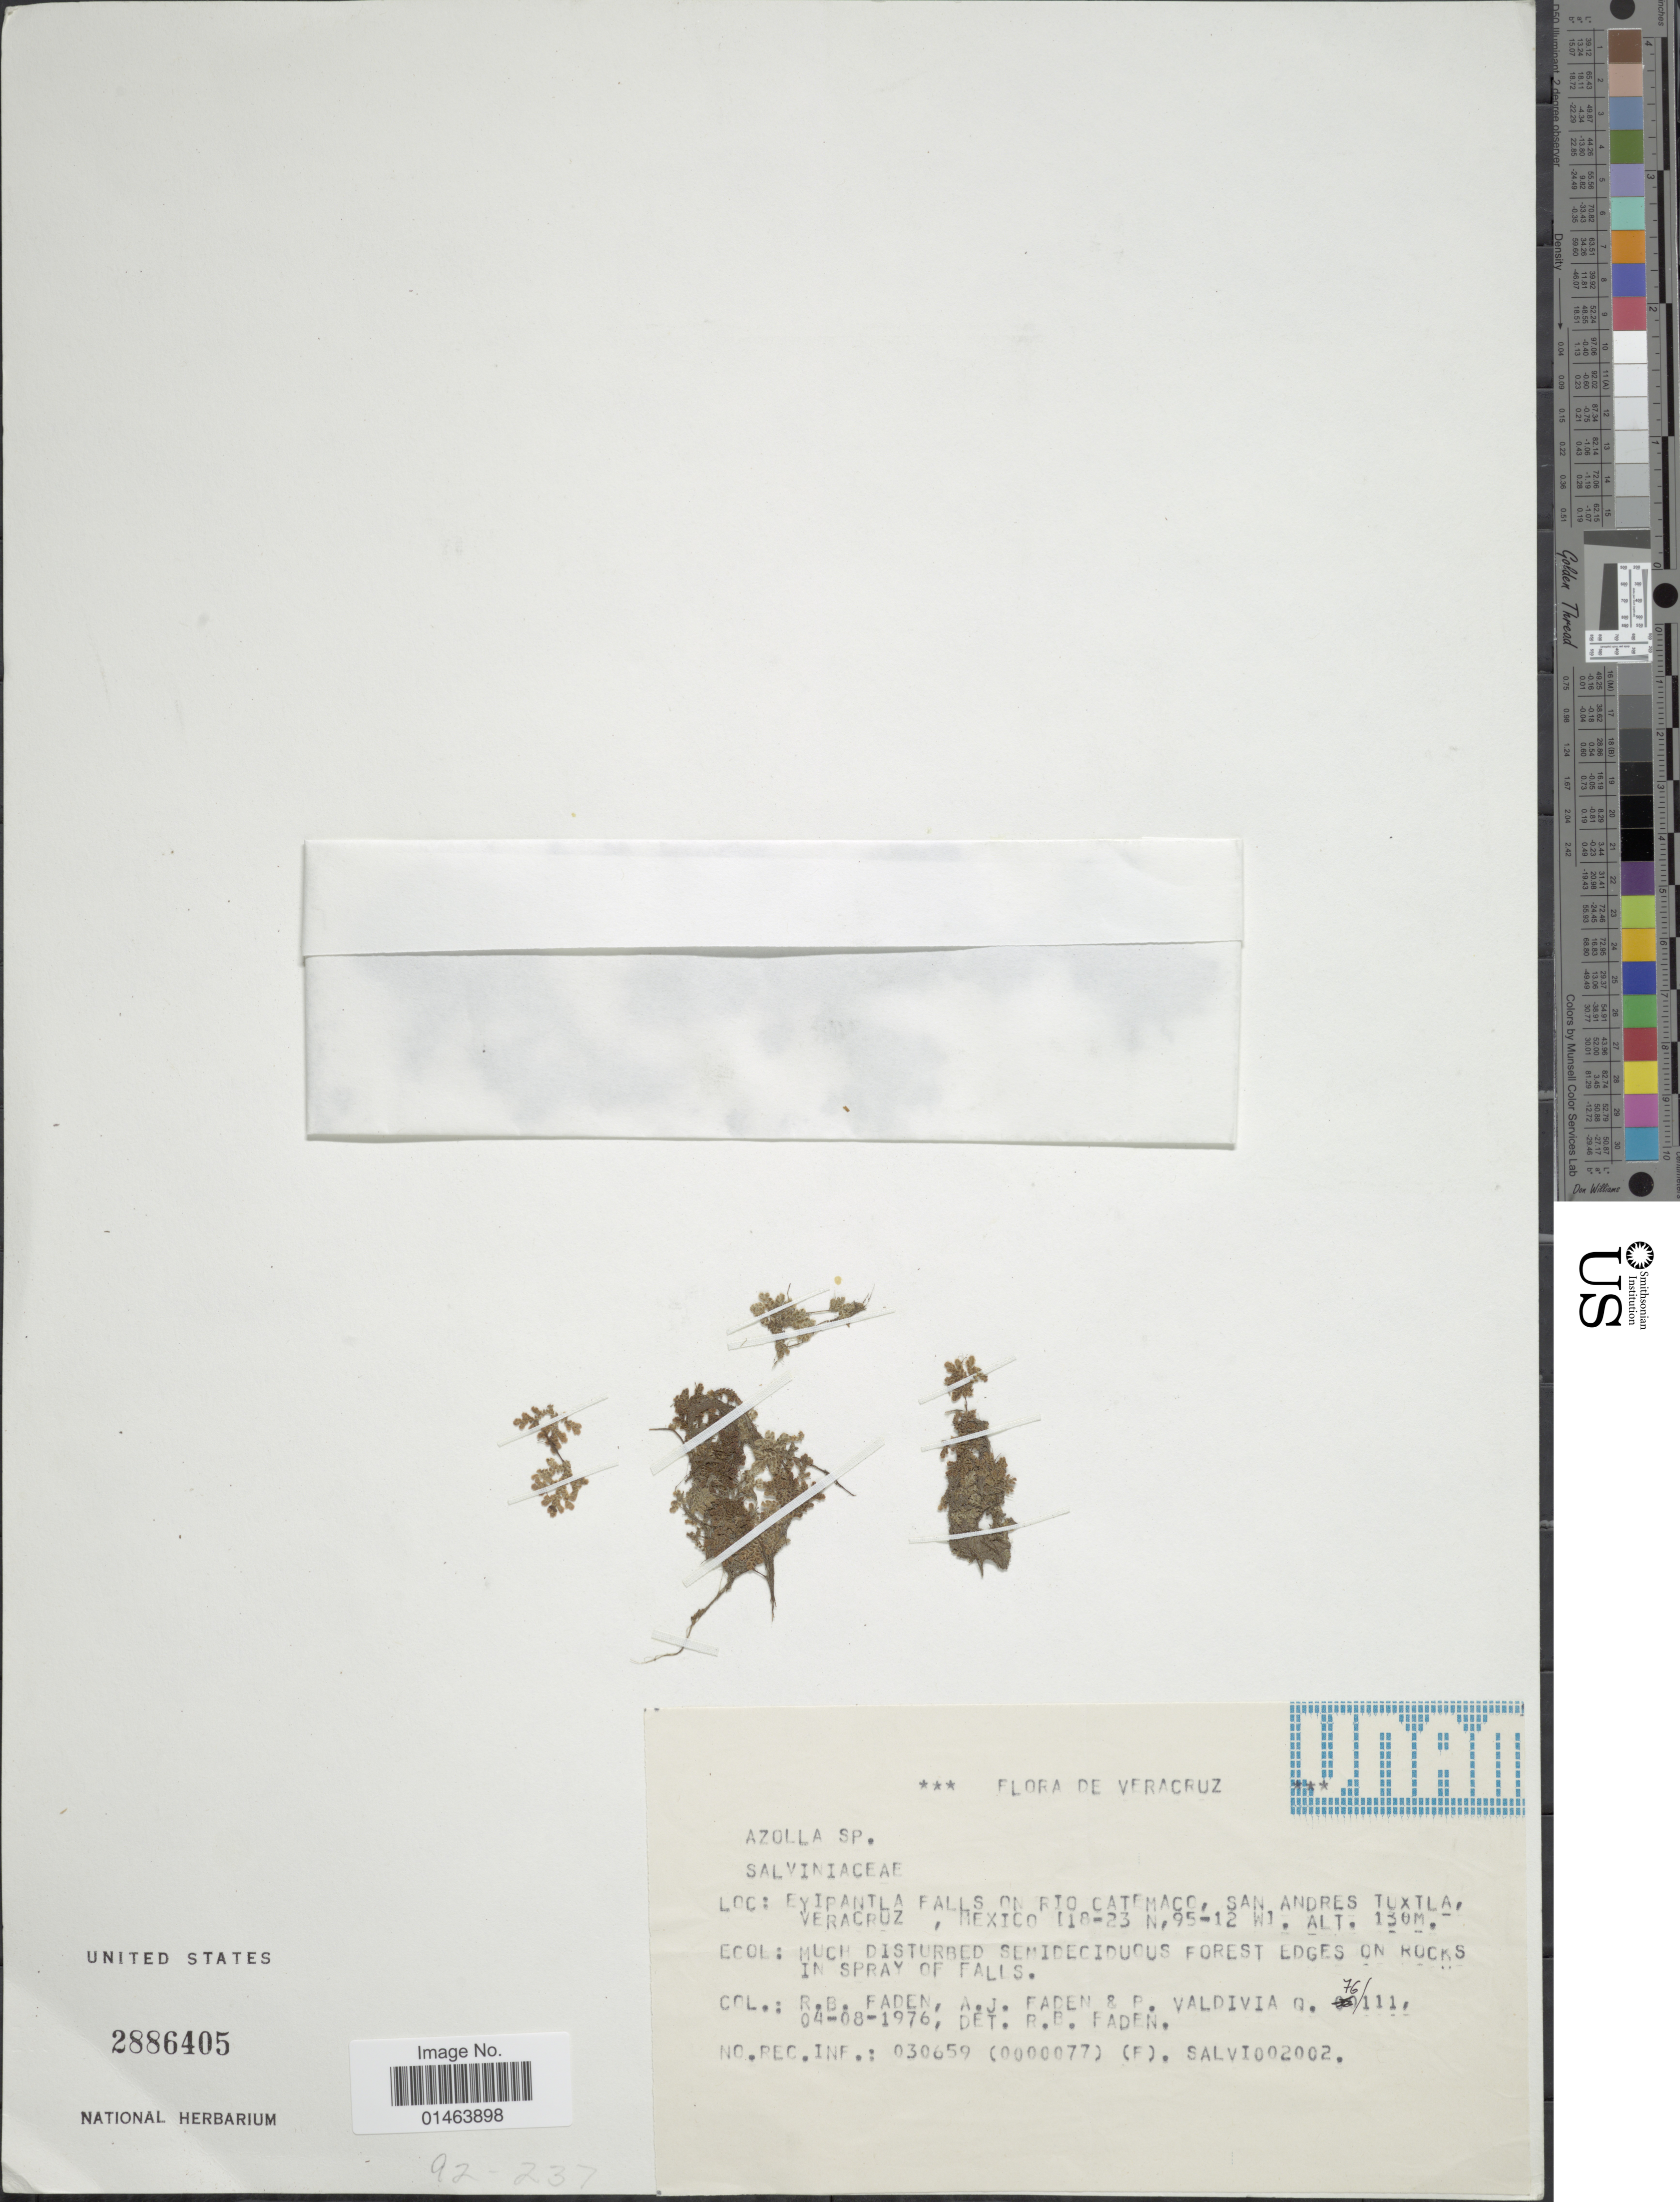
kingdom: Plantae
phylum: Tracheophyta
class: Polypodiopsida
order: Polypodiales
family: Dennstaedtiaceae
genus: Dennstaedtia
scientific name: Dennstaedtia cicutaria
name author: (Sw.) T. Moore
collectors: R. B. Faden, A. J. Faden & P. Valdiva Q.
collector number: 76/111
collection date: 1976-08-04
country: Mexico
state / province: Veracruz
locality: Mexico, Vera Cruz, Eyipamila falls on Rio catemaco,San Andres, Tuxtla.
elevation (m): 130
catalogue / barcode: US 2886405